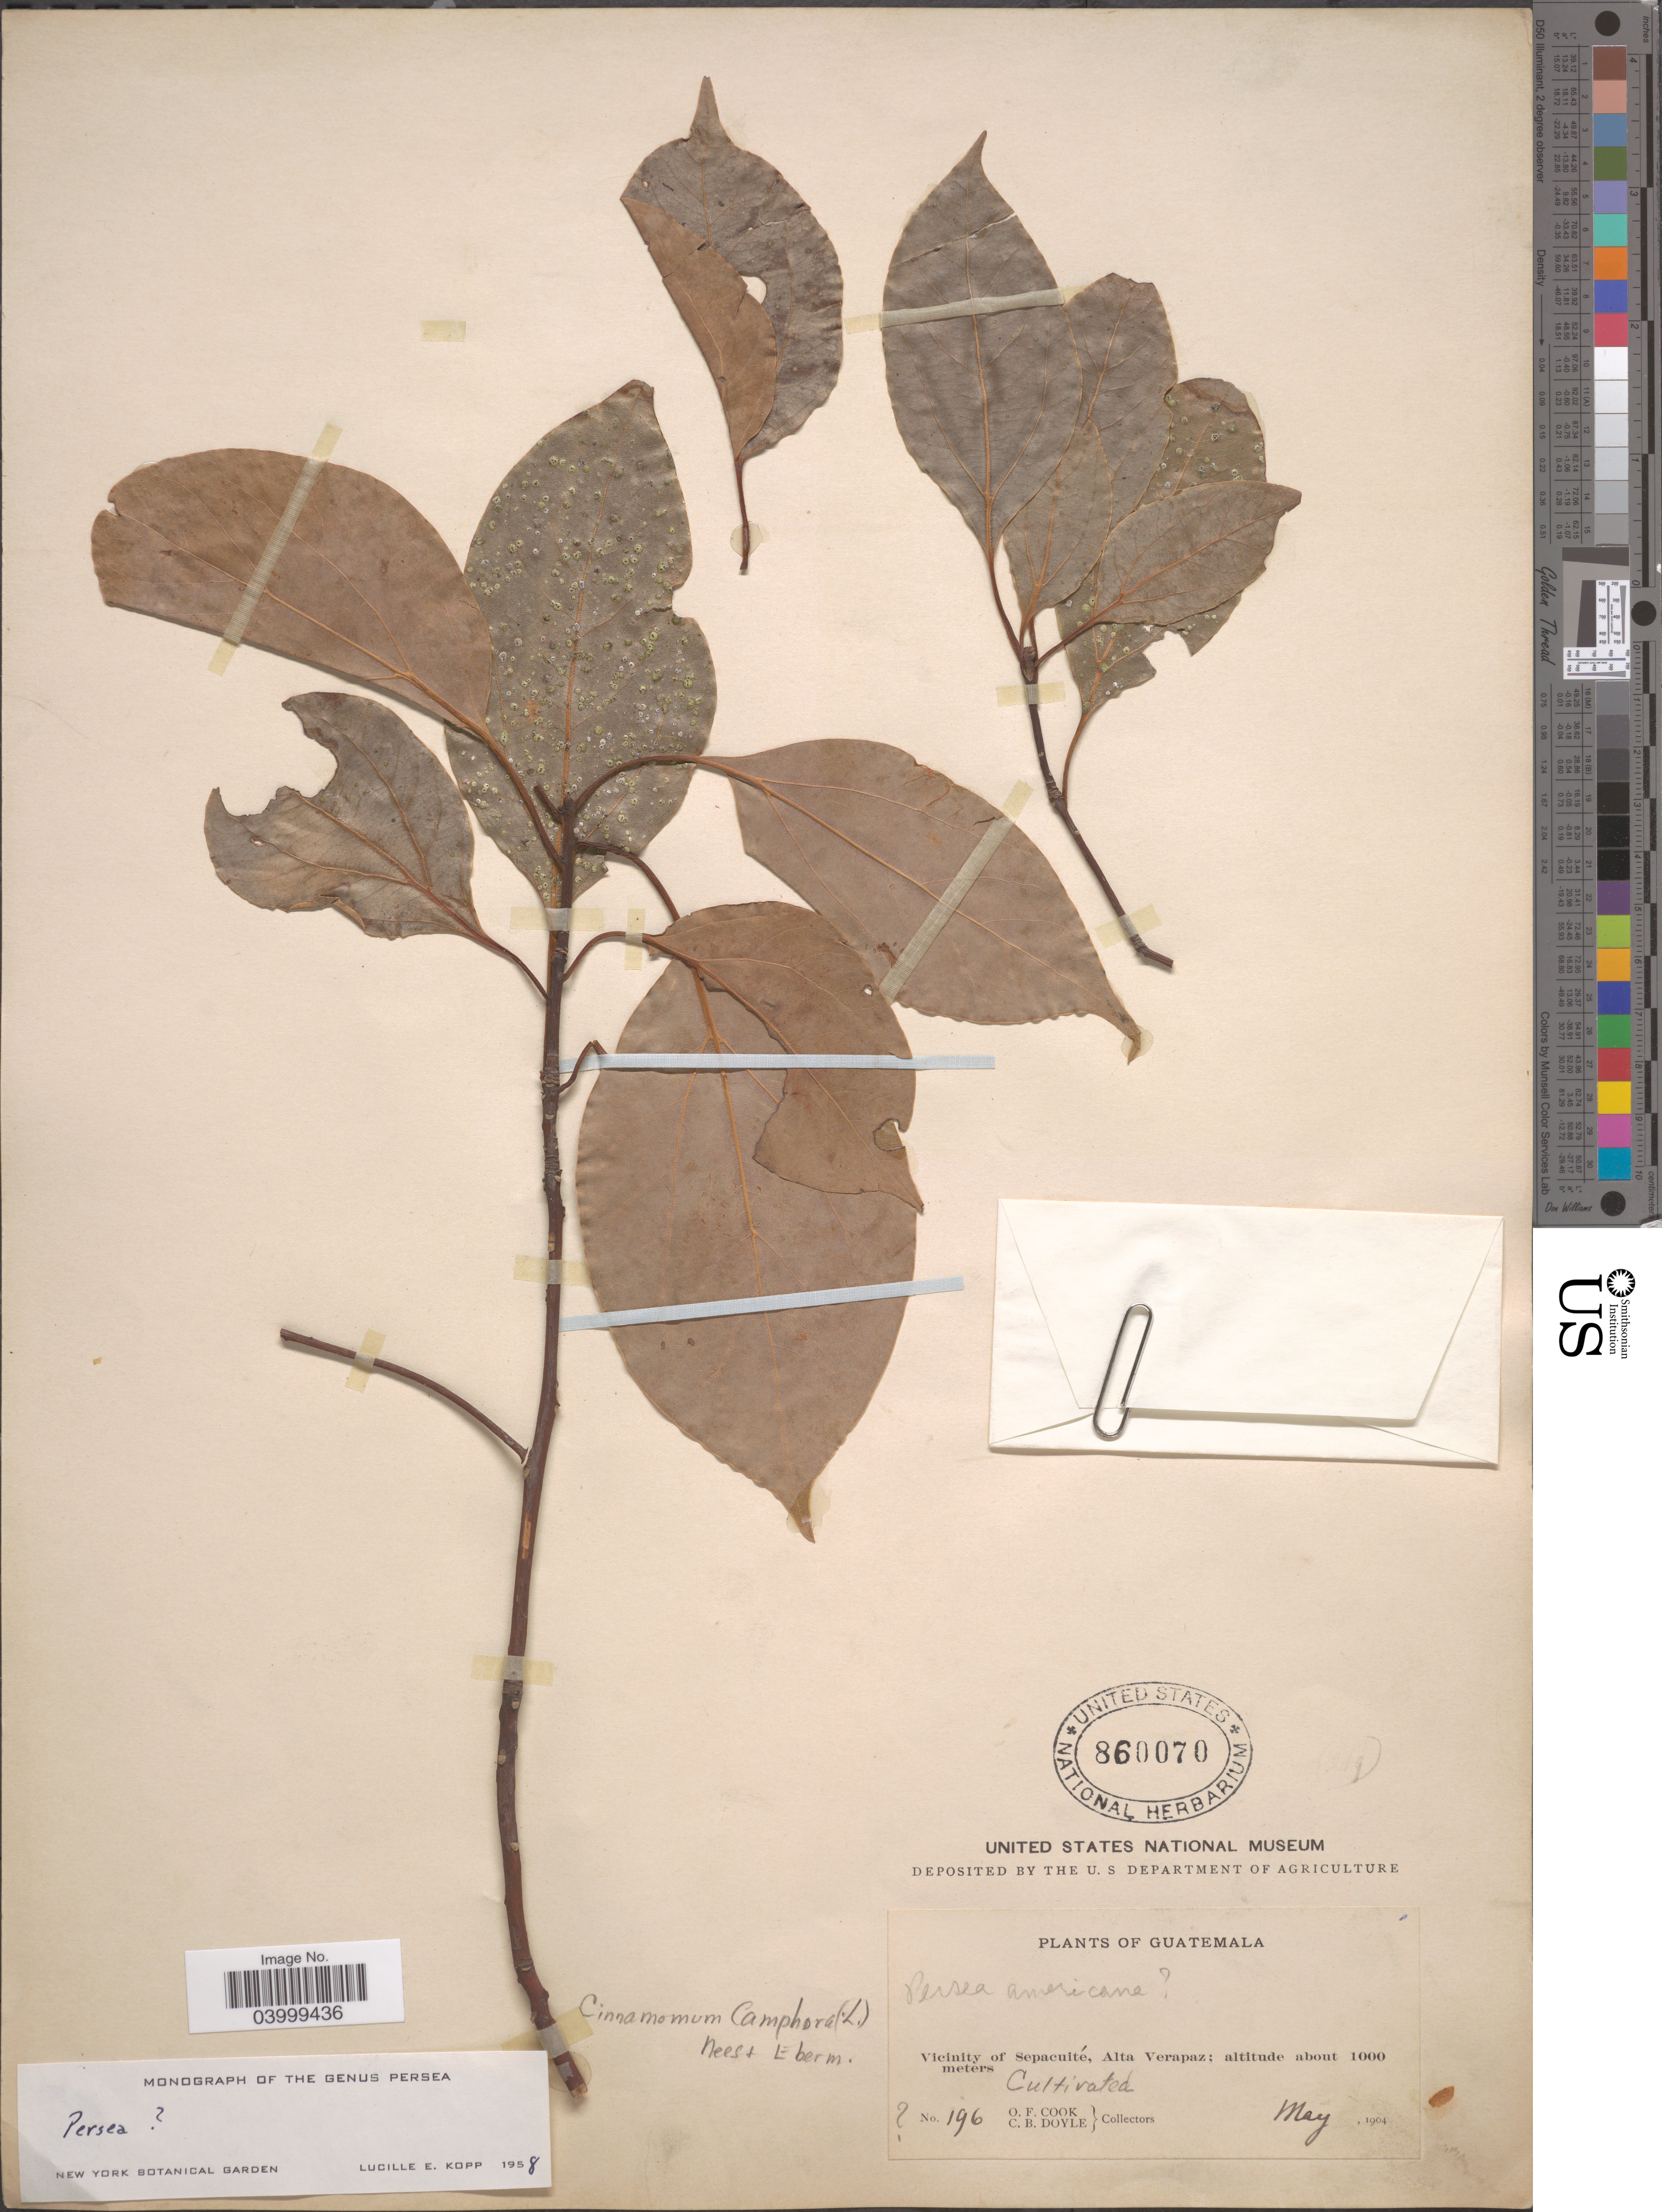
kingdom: Plantae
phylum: Tracheophyta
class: Magnoliopsida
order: Laurales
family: Lauraceae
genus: Cinnamomum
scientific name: Cinnamomum camphora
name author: (L.) J. Presl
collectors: O. F. Cook & C. Doyle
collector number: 196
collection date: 1904-05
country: Guatemala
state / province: Alta Verapaz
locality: Vicinity of Sepacuité.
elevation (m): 1000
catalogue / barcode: US 860070